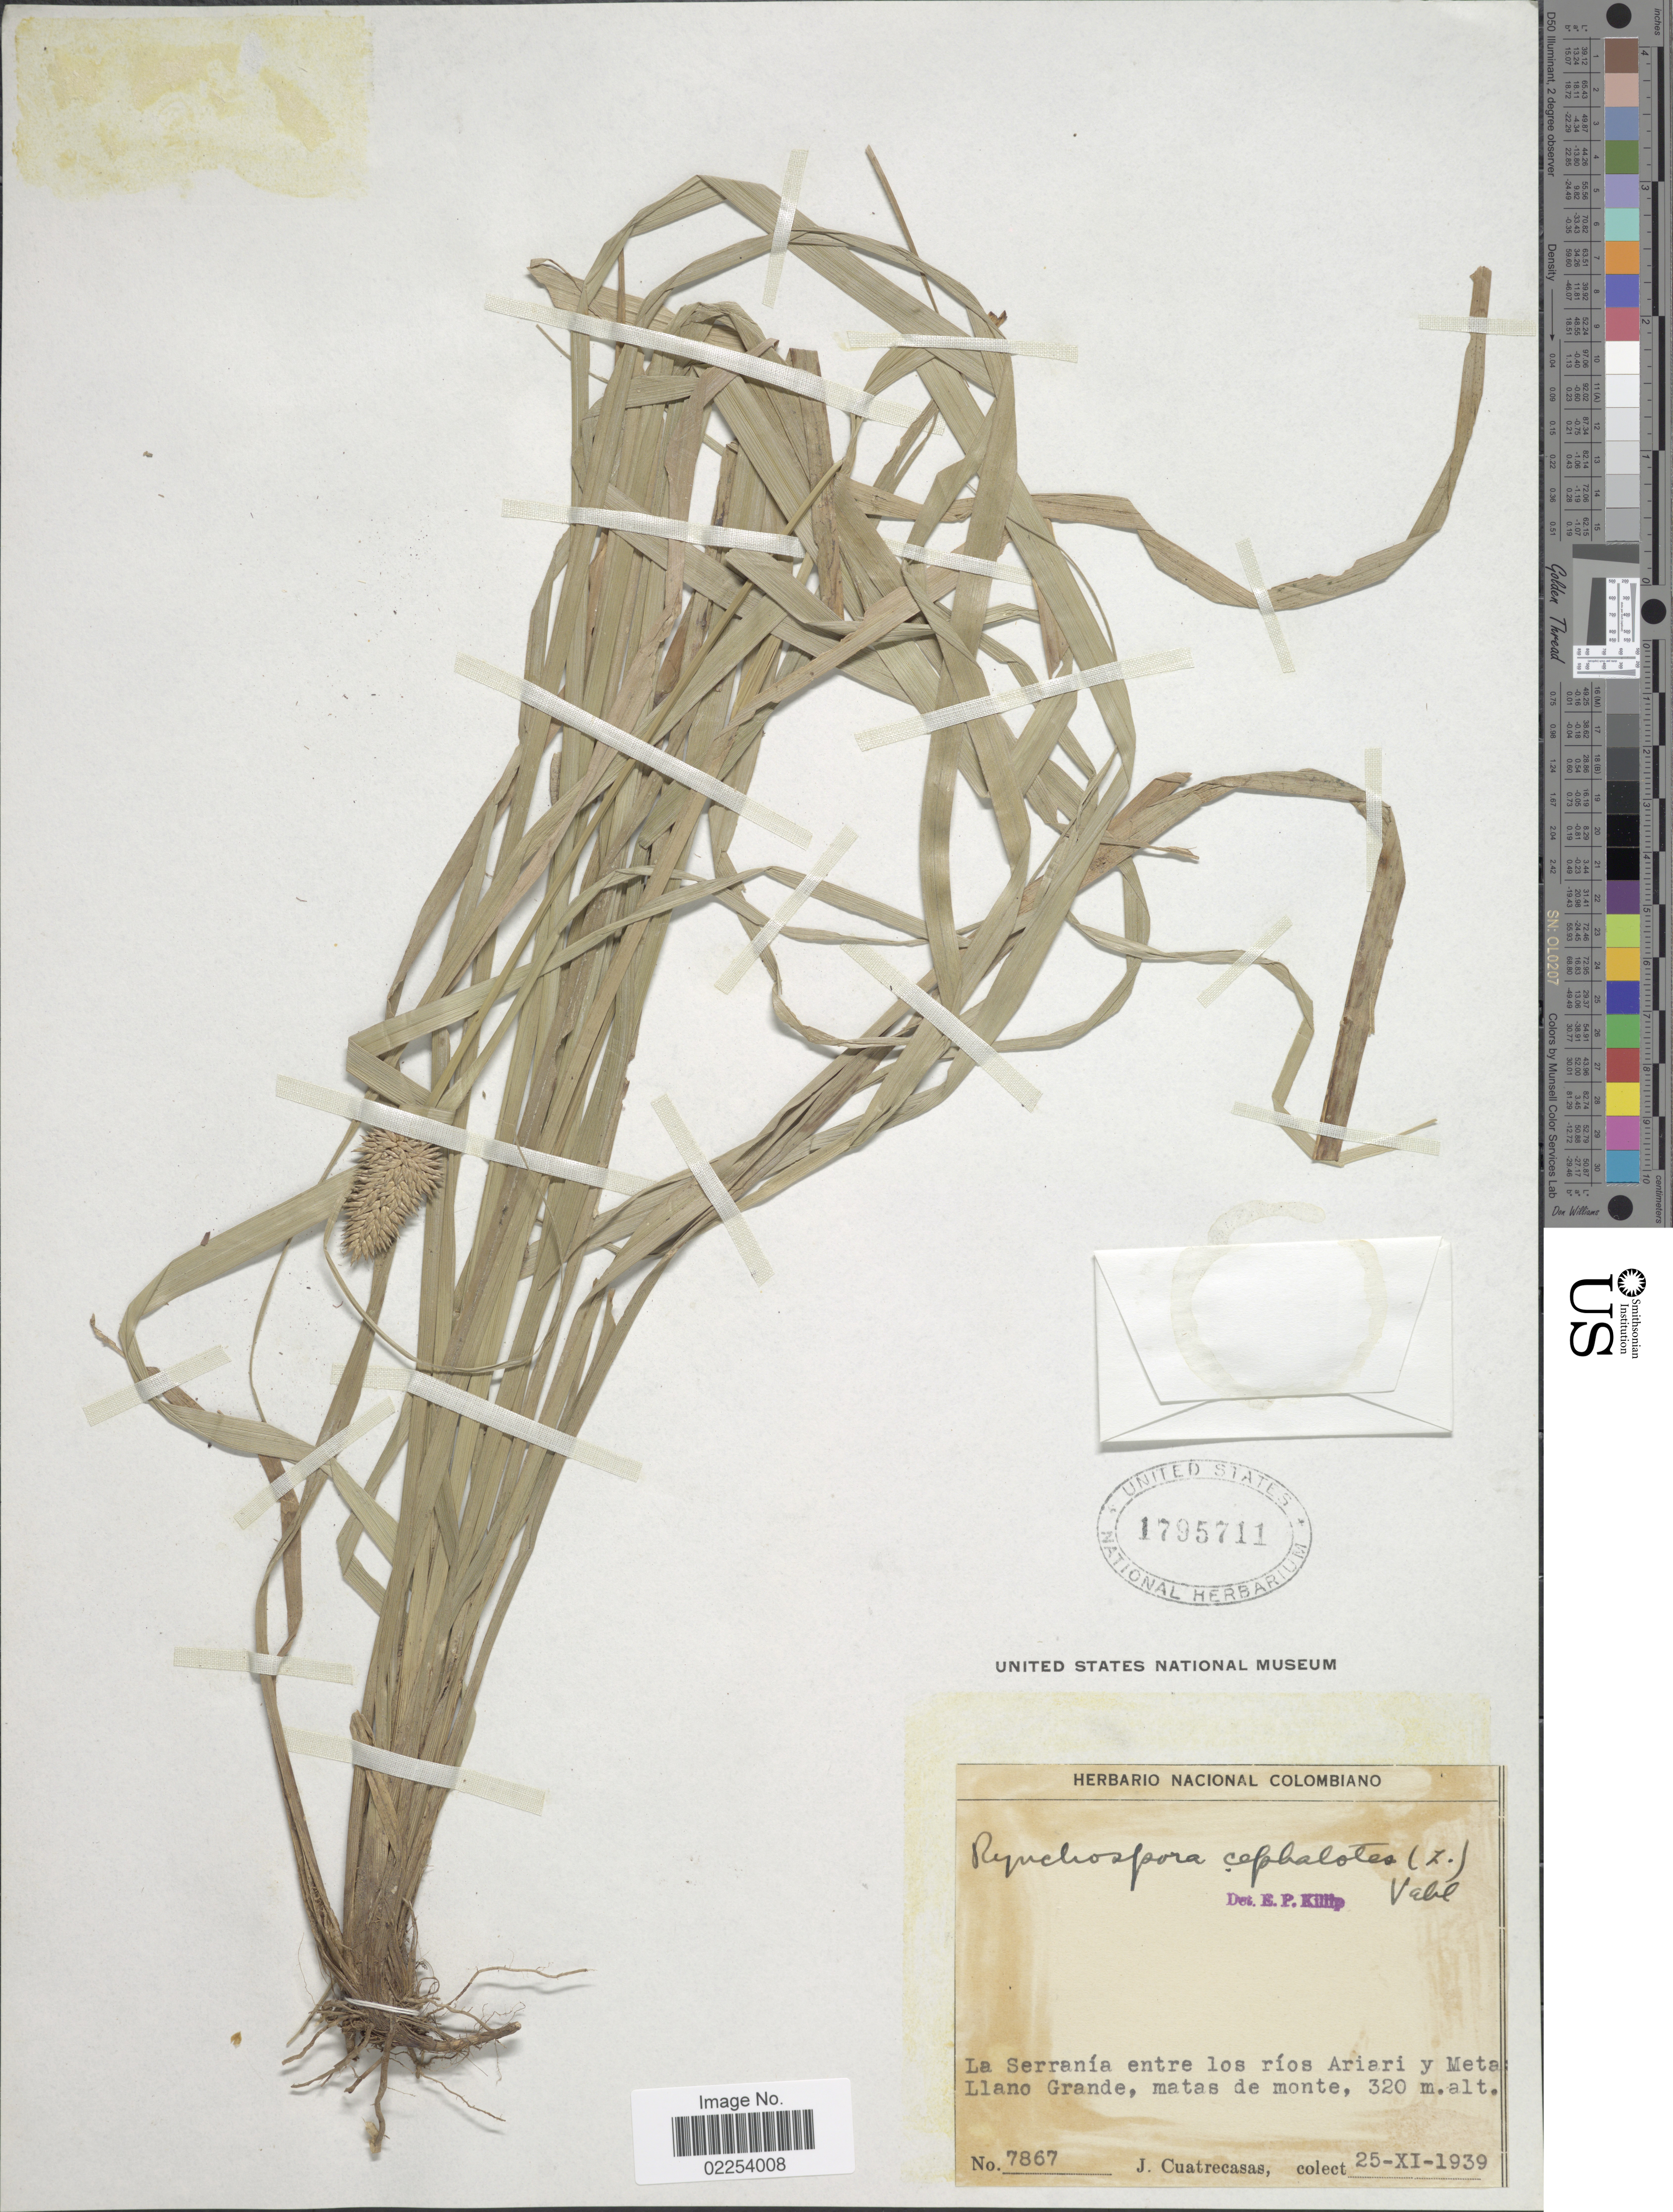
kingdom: Plantae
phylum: Tracheophyta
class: Liliopsida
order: Poales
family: Cyperaceae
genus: Rhynchospora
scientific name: Rhynchospora cephalotes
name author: (L.) Vahl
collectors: J. Cuatrecasas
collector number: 7867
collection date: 1939-11-25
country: Colombia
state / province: Meta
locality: La Serrania entre los rios Ariari y Meta: Llano Grande, matas de monte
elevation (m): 320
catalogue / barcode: US 1795711